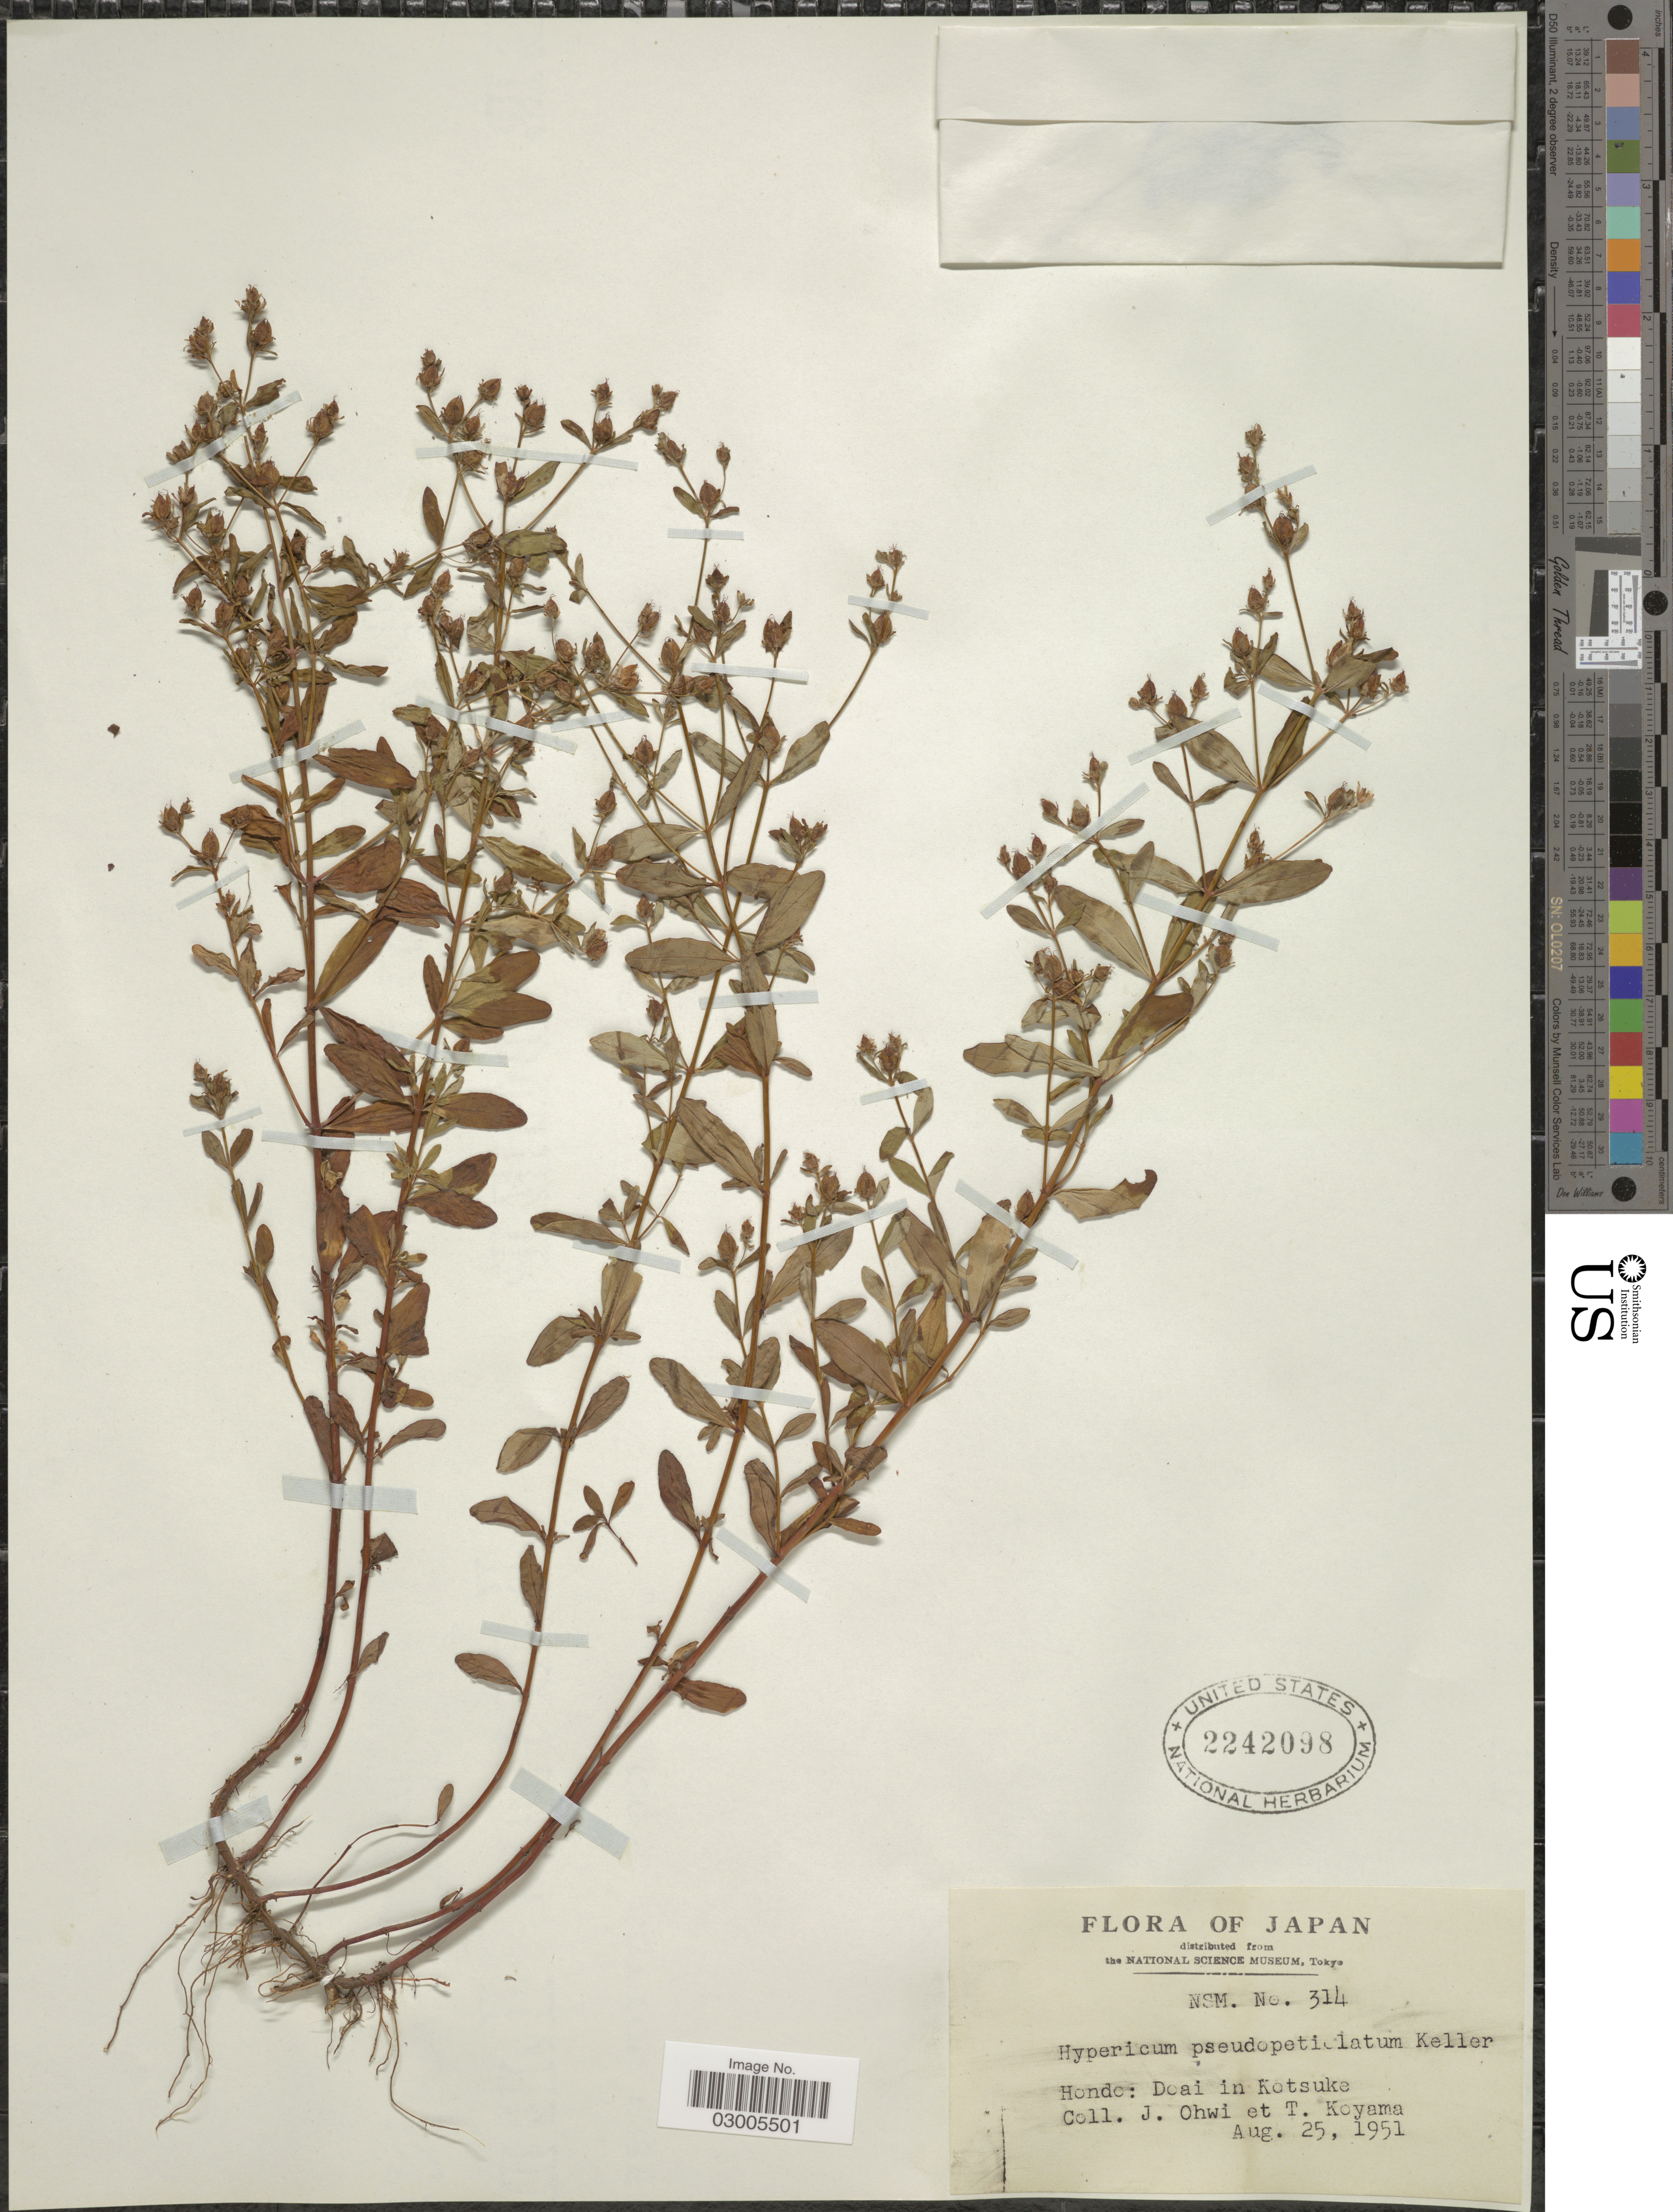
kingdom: Plantae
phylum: Tracheophyta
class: Magnoliopsida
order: Malpighiales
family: Hypericaceae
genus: Hypericum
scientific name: Hypericum pseudopetiolatum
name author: R. Keller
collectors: J. Ohwi & T. Koyama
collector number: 314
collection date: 1951-08-25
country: Japan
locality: Doai in Kotsuke.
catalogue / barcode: US 2242098